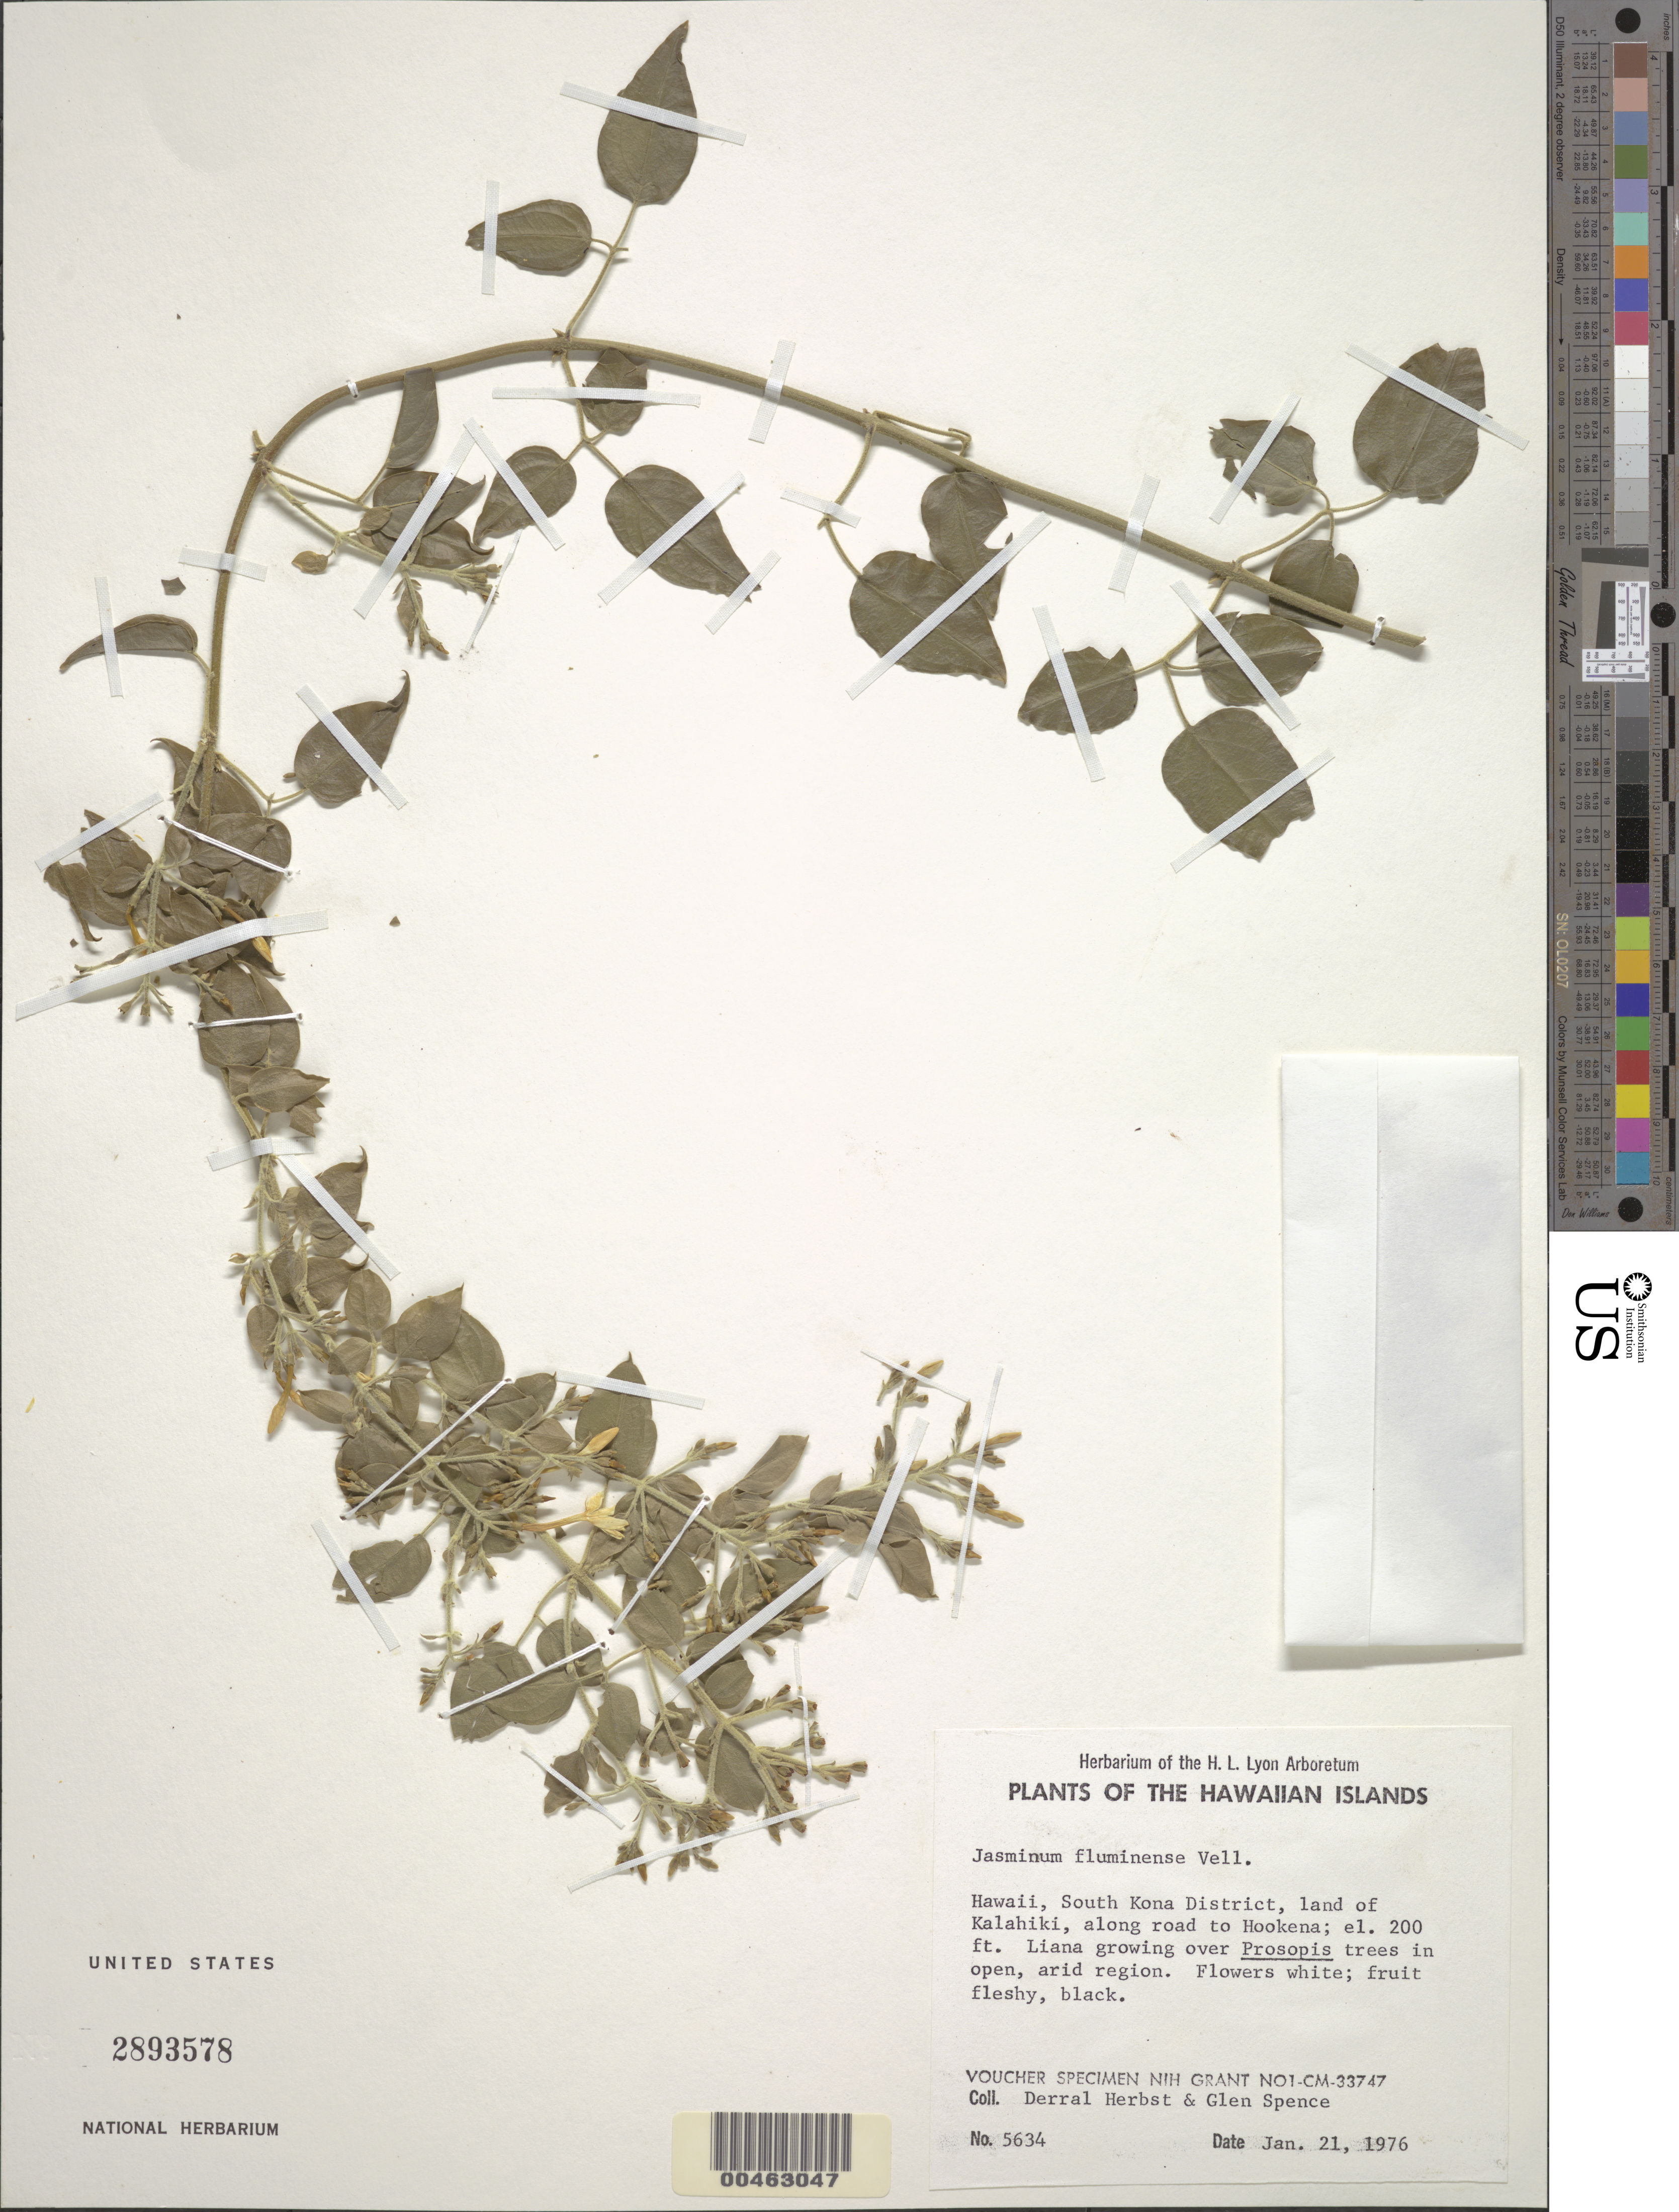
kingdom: Plantae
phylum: Tracheophyta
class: Magnoliopsida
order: Lamiales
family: Oleaceae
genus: Jasminum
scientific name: Jasminum fluminense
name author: Vell.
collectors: D. R. Herbst & G. Spence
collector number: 5634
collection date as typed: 21 Jan 1976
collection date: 1976-01-21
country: United States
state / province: Hawaii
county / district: Hawaii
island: Hawaii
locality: S Kona Dist., land of Kalahiki, along road to Hookena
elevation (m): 61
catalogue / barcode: US 2893578